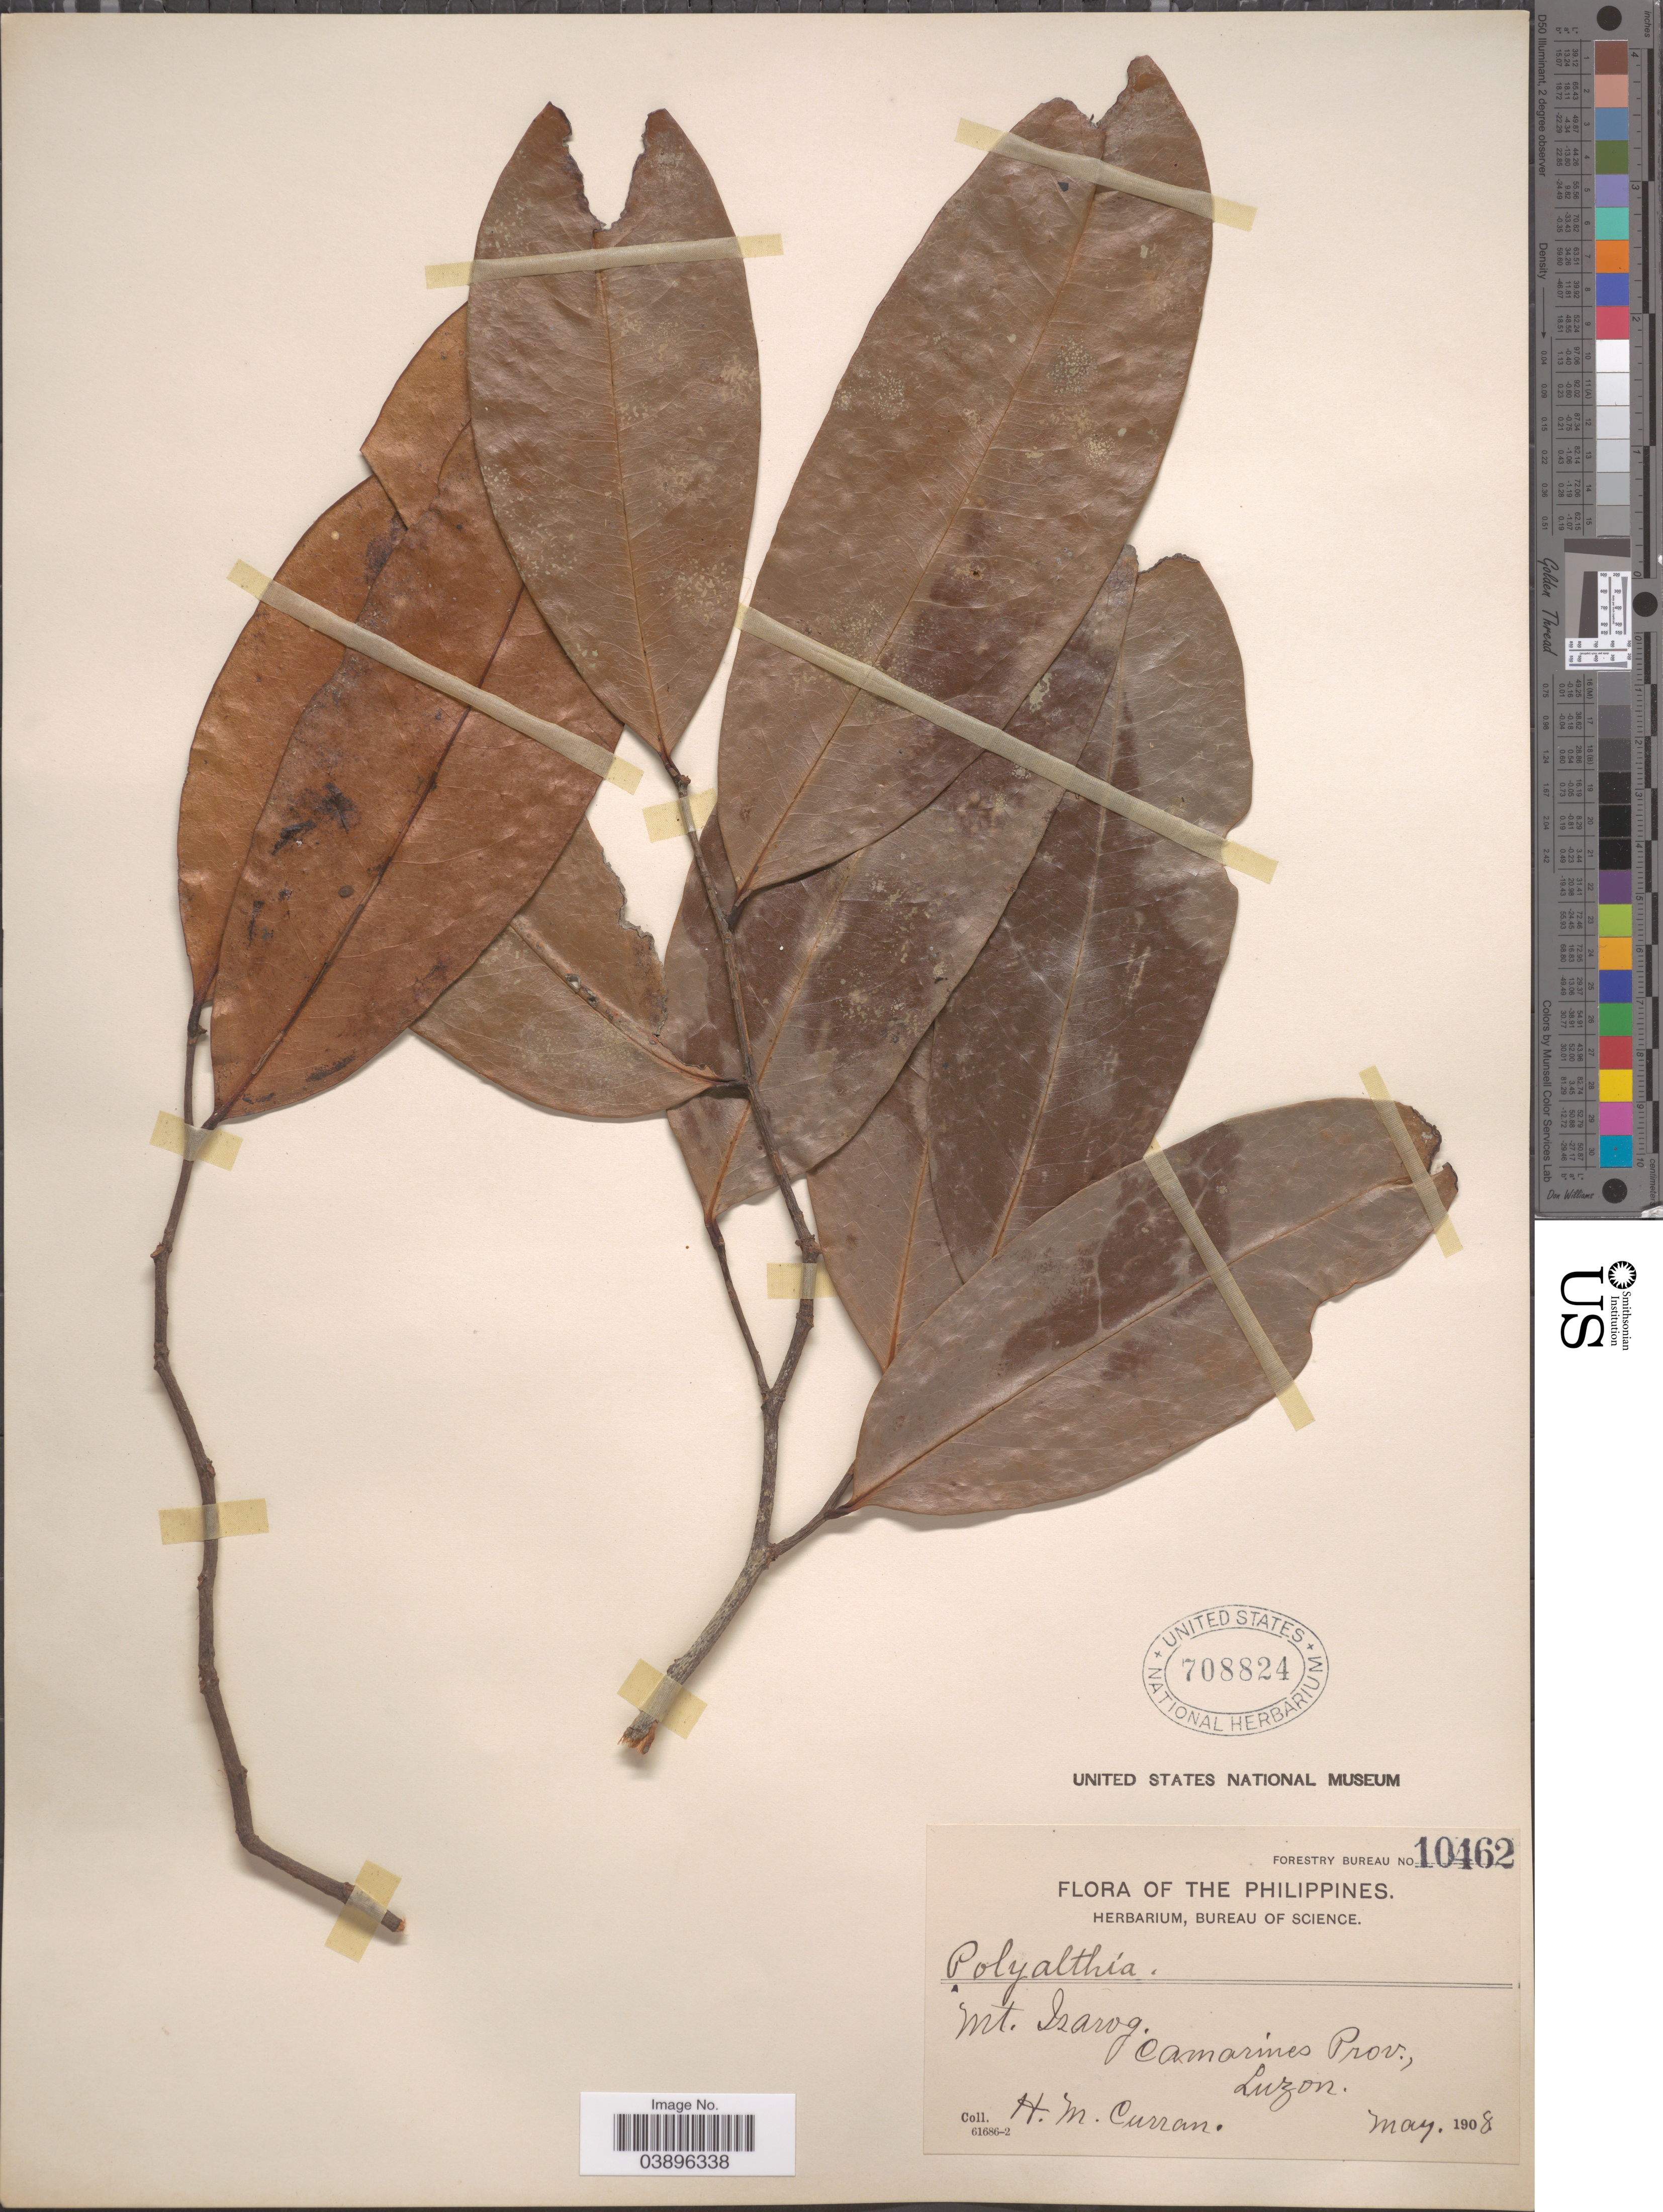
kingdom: Plantae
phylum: Tracheophyta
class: Magnoliopsida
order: Magnoliales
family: Annonaceae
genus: Polyalthia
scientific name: Polyalthia sp.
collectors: H. M. Curran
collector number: Forestry Bureau 10462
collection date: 1908-05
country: Philippines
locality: Mt. Isarog, Camarines Prov., Luzon.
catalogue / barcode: US 708824